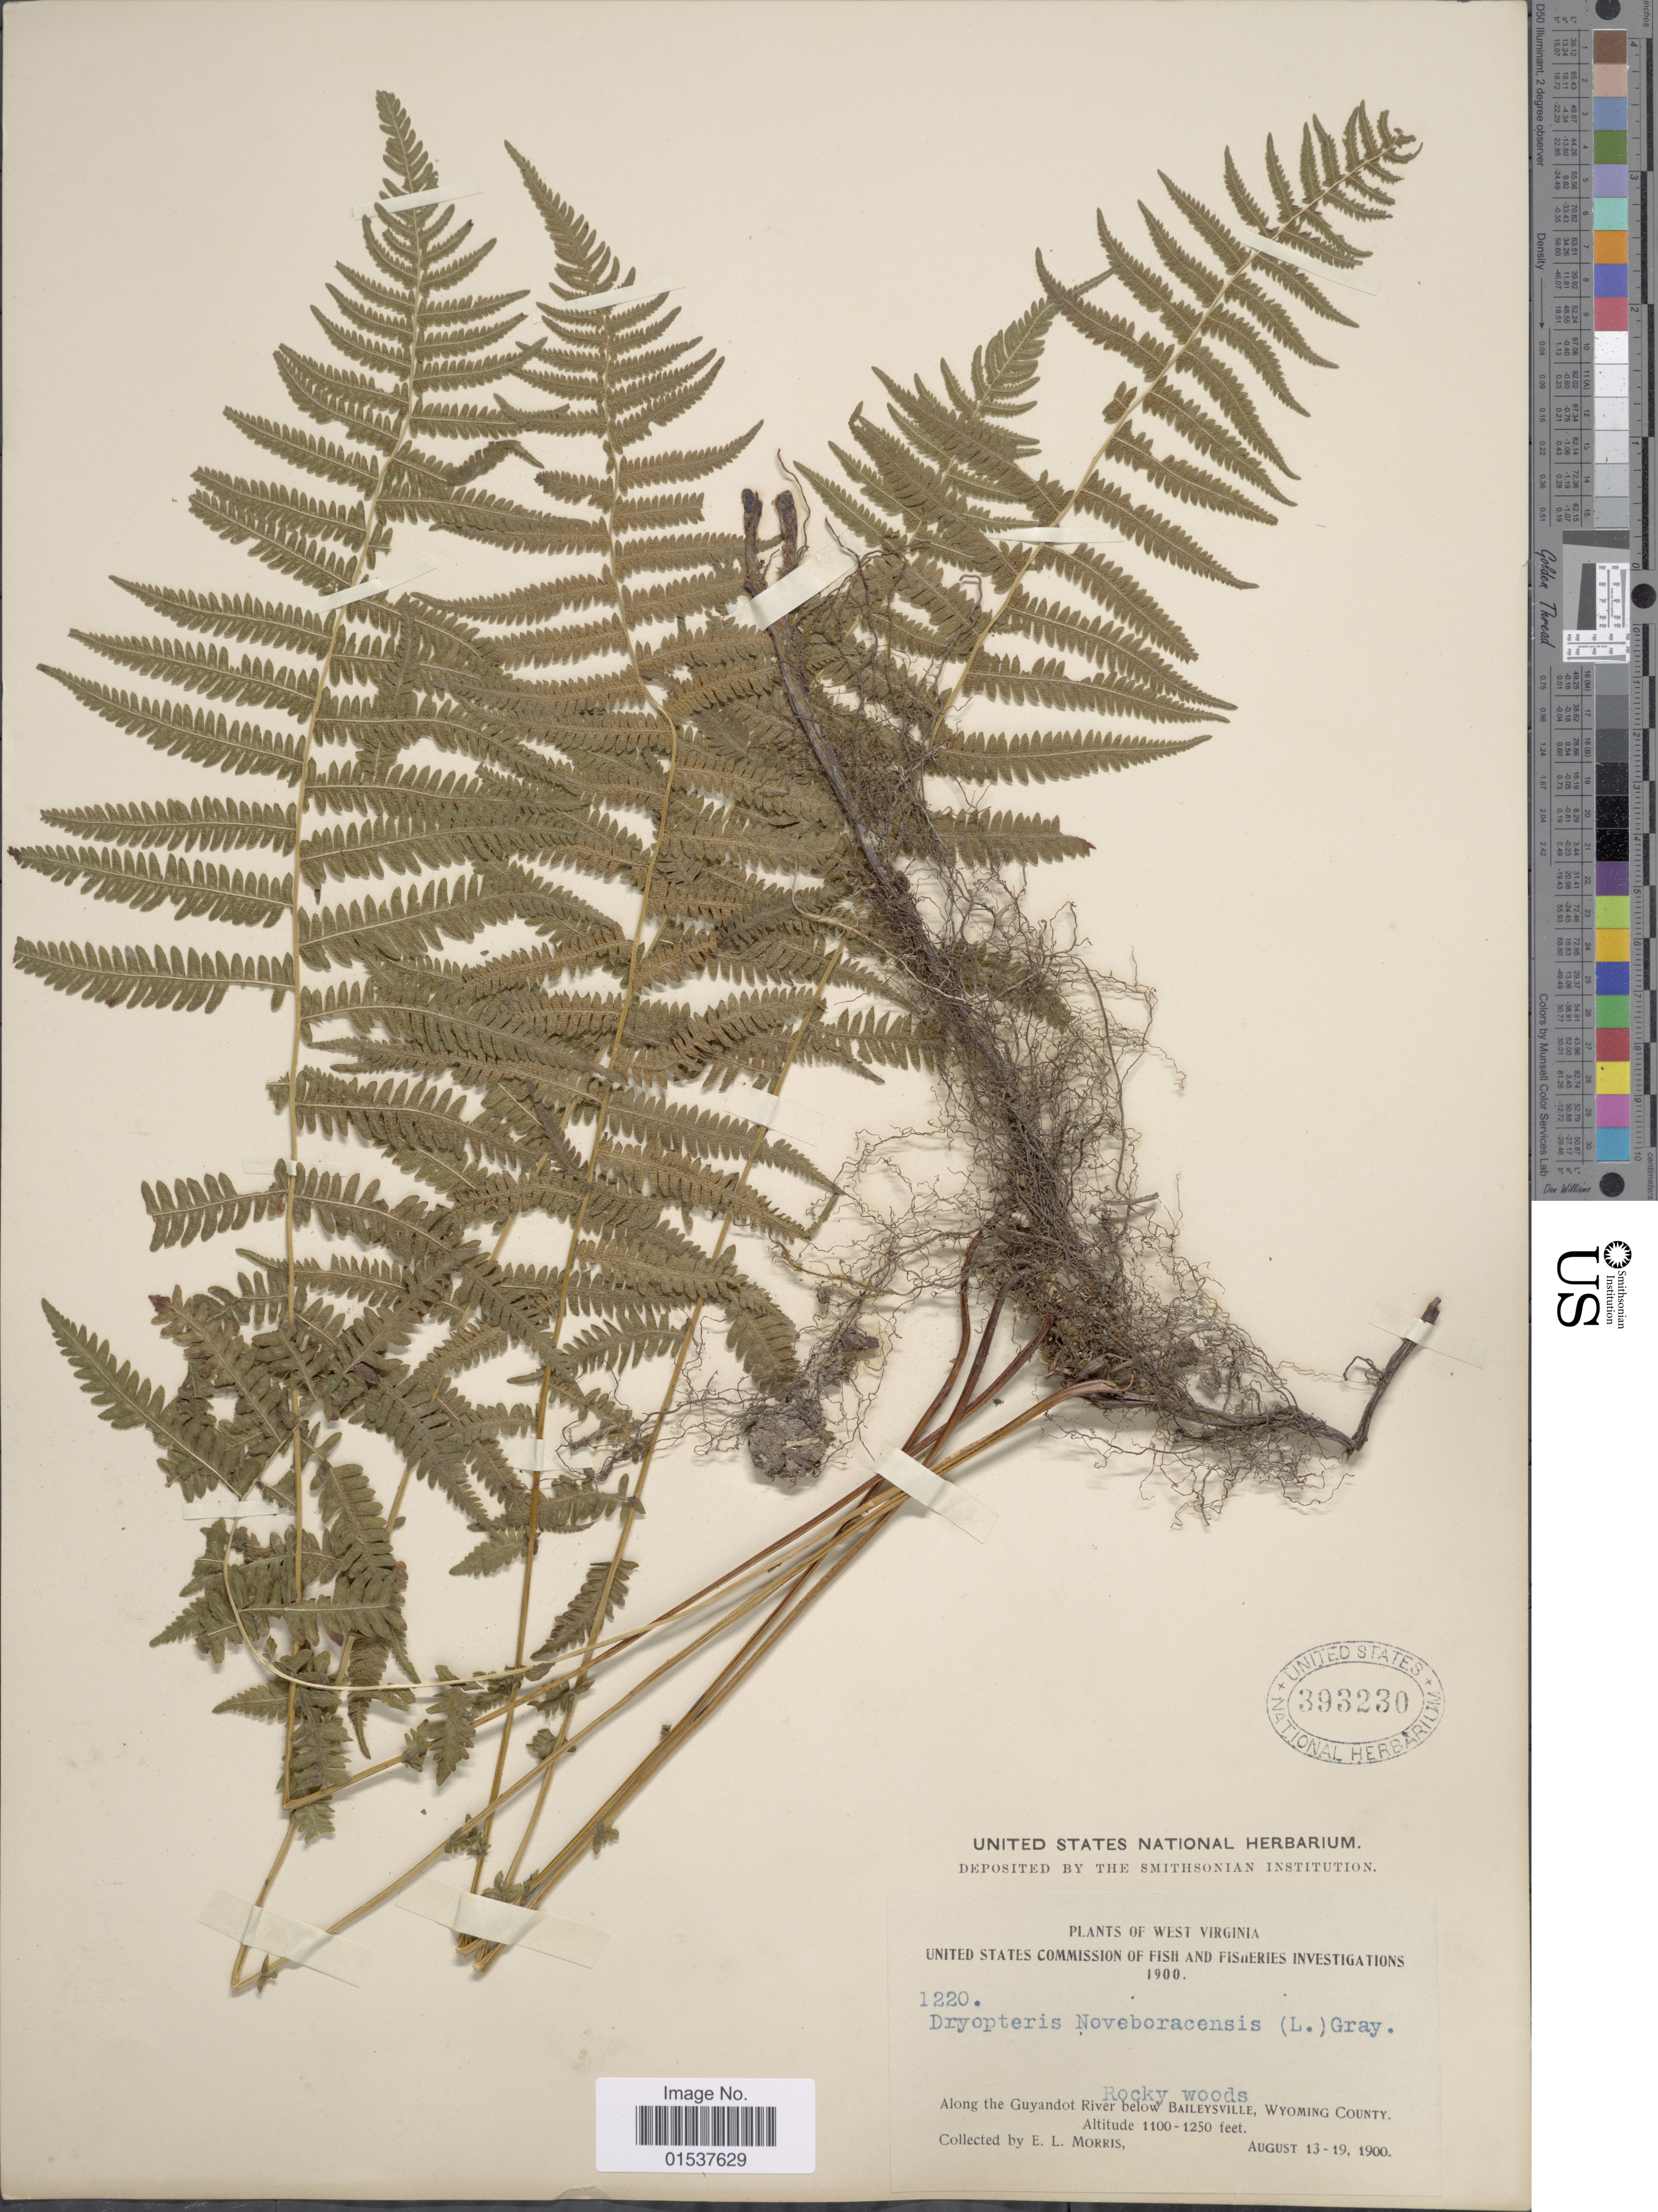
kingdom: Plantae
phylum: Tracheophyta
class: Polypodiopsida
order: Polypodiales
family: Thelypteridaceae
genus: Parathelypteris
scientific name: Parathelypteris noveboracensis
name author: (L.) Ching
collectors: E. Morris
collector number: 1220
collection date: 1900-08-13/1900-08-19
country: United States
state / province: West Virginia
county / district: Wyoming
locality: Along the Guyandot River below Baileysville, Wyoming County.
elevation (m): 335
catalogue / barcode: US 393230